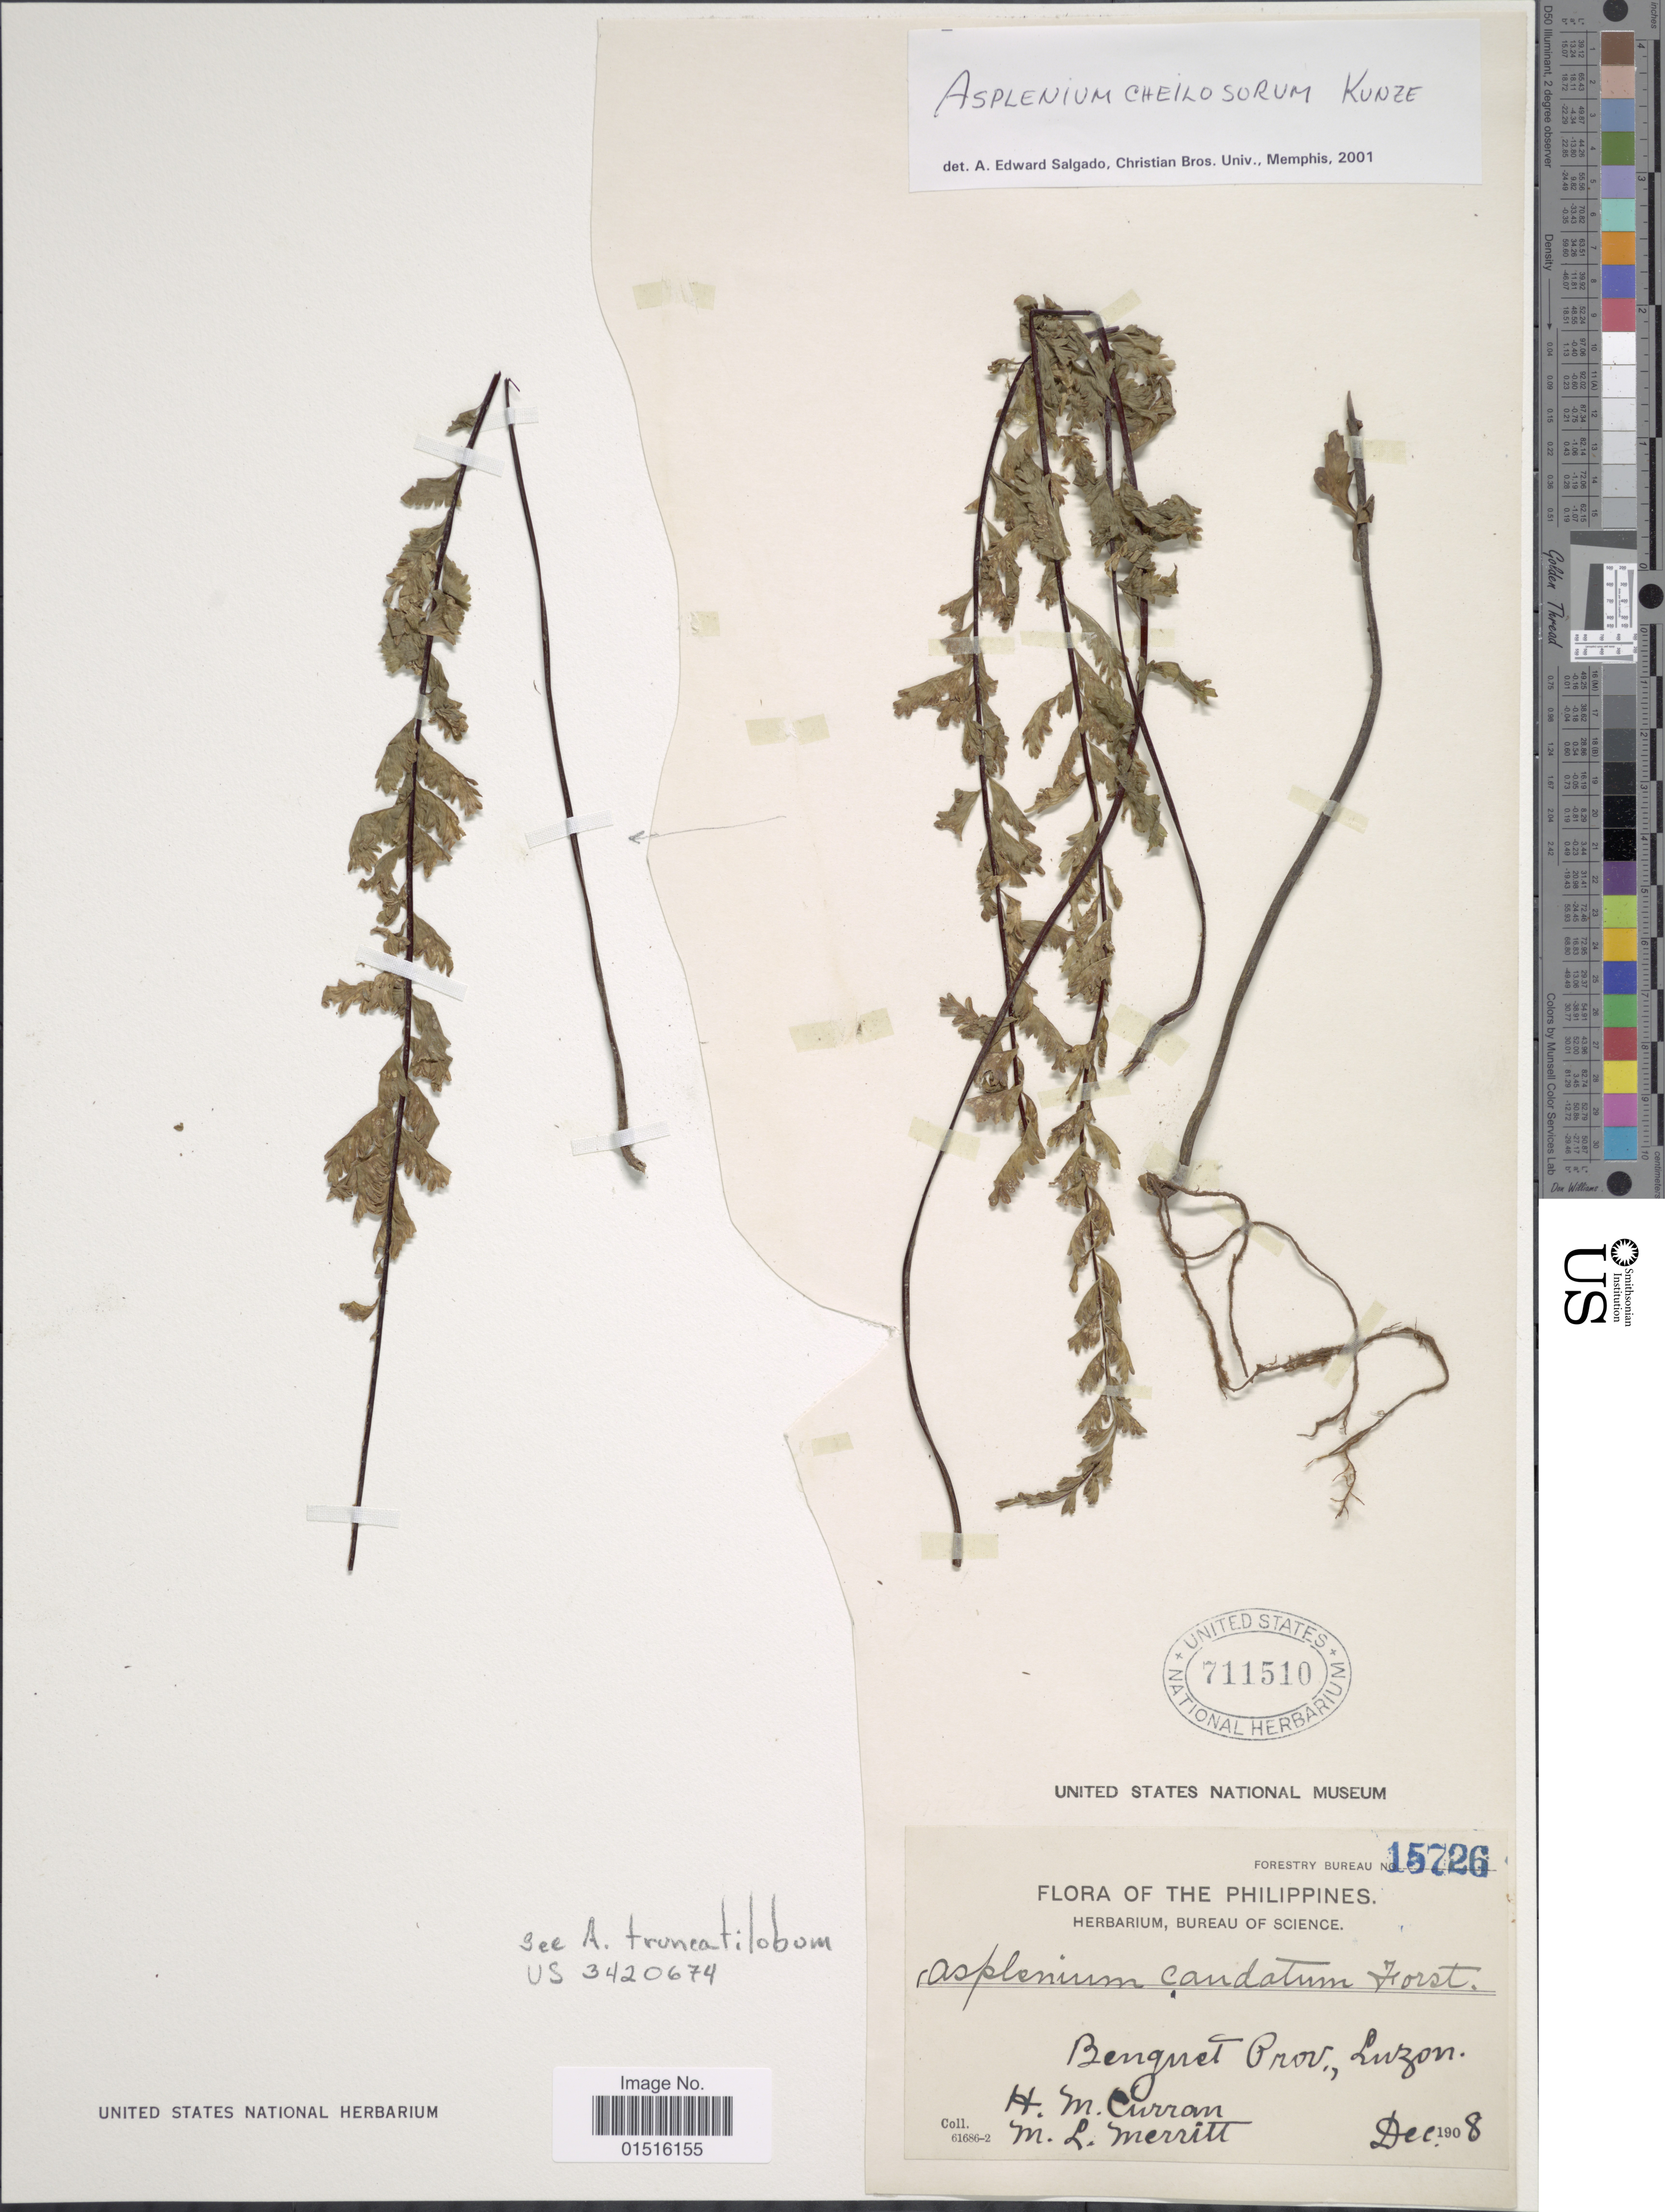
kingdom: Plantae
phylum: Tracheophyta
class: Polypodiopsida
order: Polypodiales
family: Aspleniaceae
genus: Asplenium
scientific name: Asplenium cheilosorum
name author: Kunze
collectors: H. M. Curran & M. Merrill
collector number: Forestry of Science 15726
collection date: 1908-12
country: Philippines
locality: Benguet Prov., Luzon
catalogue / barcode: US 711510